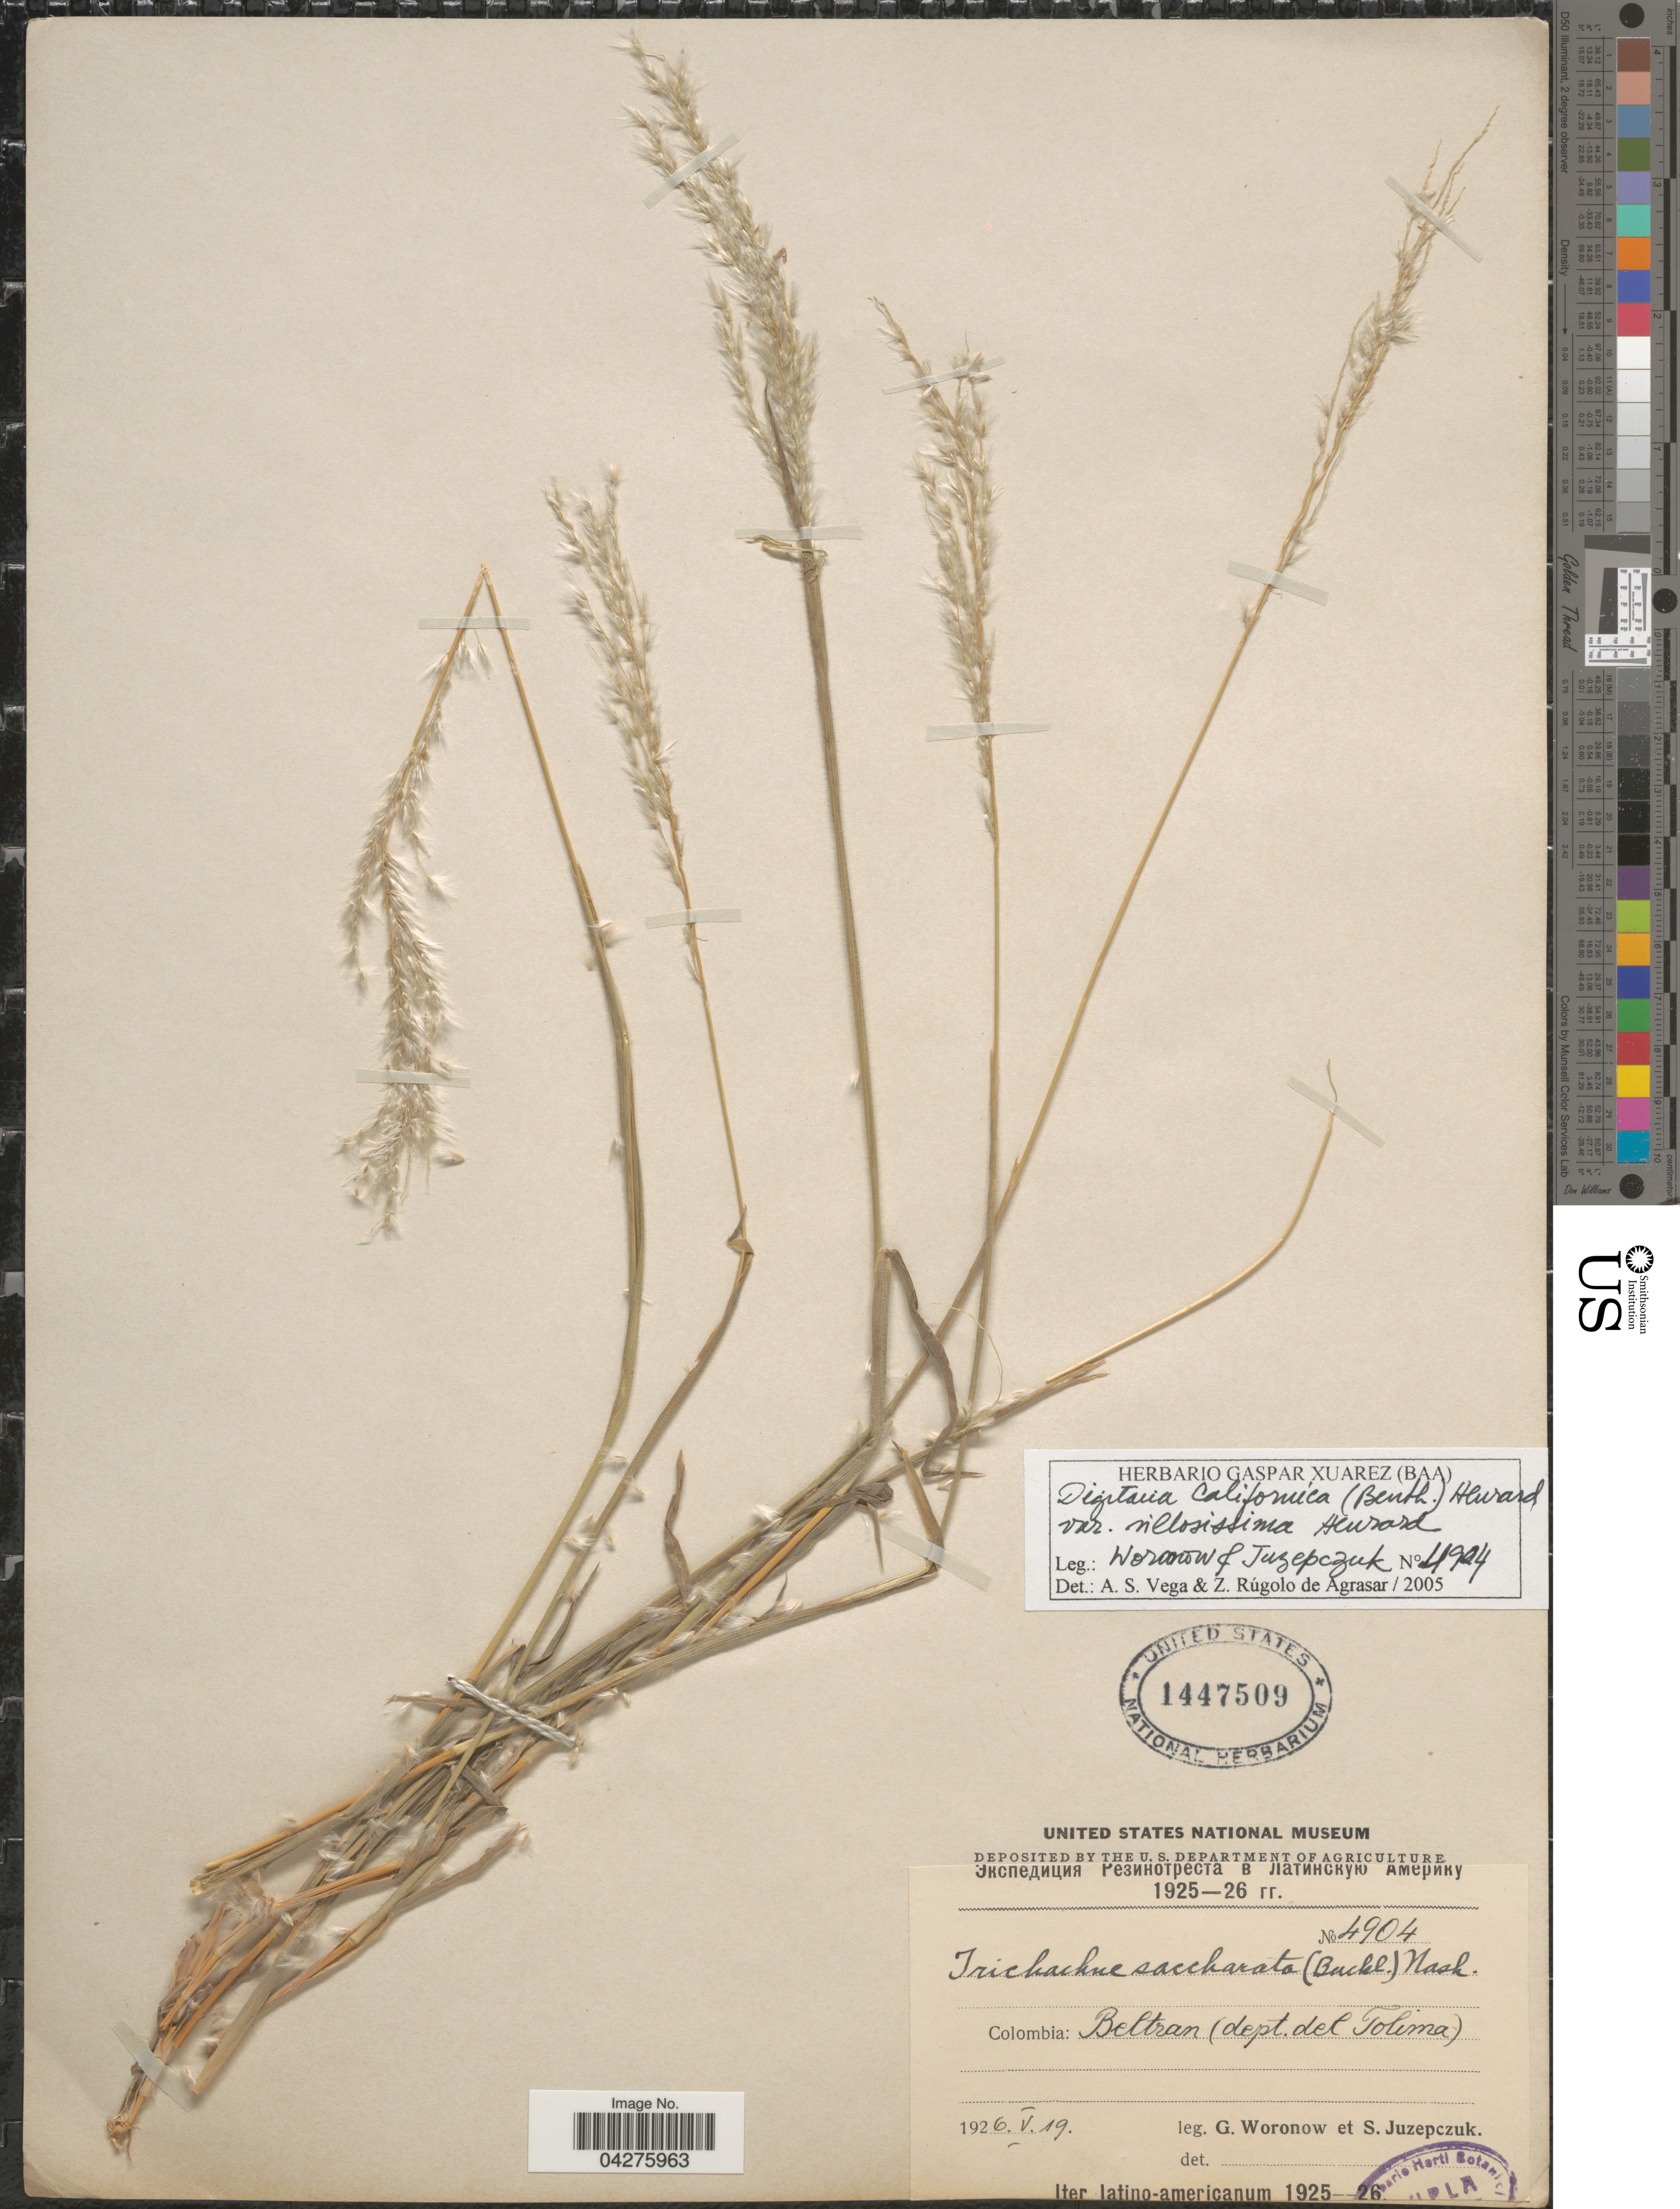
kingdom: Plantae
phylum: Tracheophyta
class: Liliopsida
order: Poales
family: Poaceae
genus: Digitaria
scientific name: Digitaria californica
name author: (Benth.) Henr.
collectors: G. Woronow & S. V. Juzepczuk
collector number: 4904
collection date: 1926-05-19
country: Colombia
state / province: Tolima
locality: Beltran (dept. del Tolima). Iter latino-americanum 1925--26.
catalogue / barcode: US 1447509